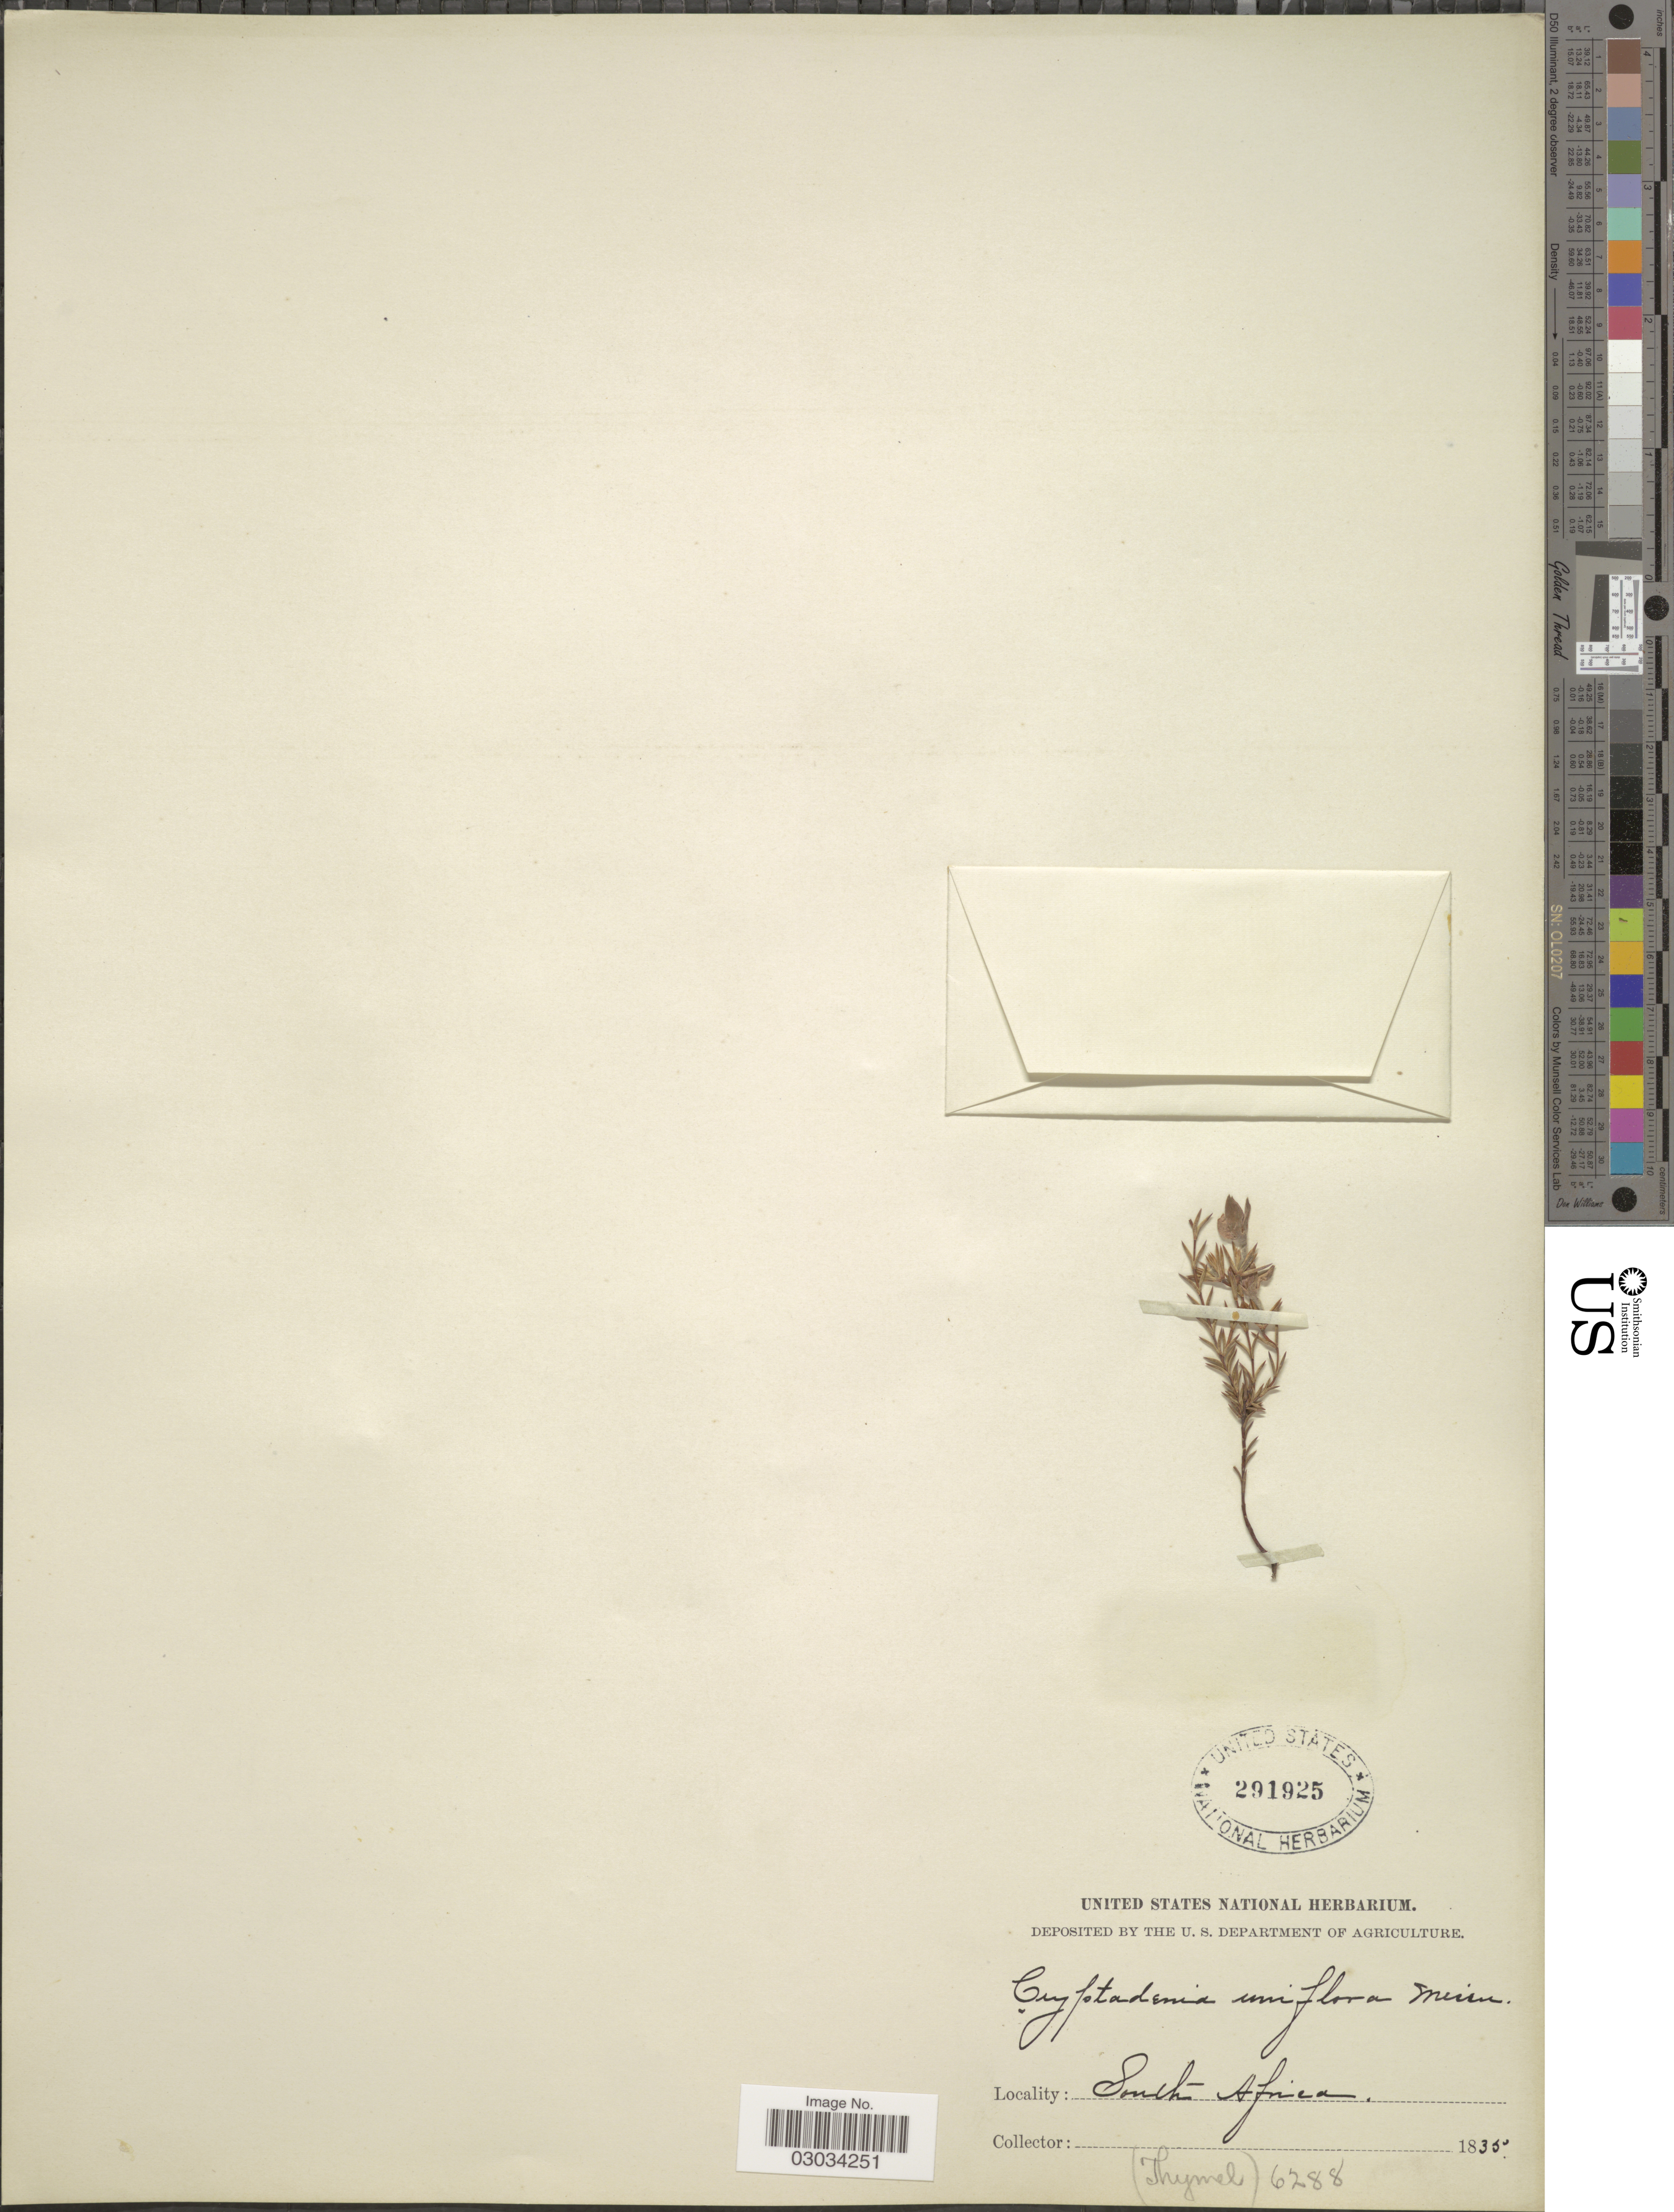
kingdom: Plantae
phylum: Tracheophyta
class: Magnoliopsida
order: Malvales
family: Thymelaeaceae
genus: Lachnaea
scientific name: Lachnaea uniflora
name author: (L.) Crantz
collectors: Thymel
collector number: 6288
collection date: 1835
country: South Africa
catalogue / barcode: US 291925